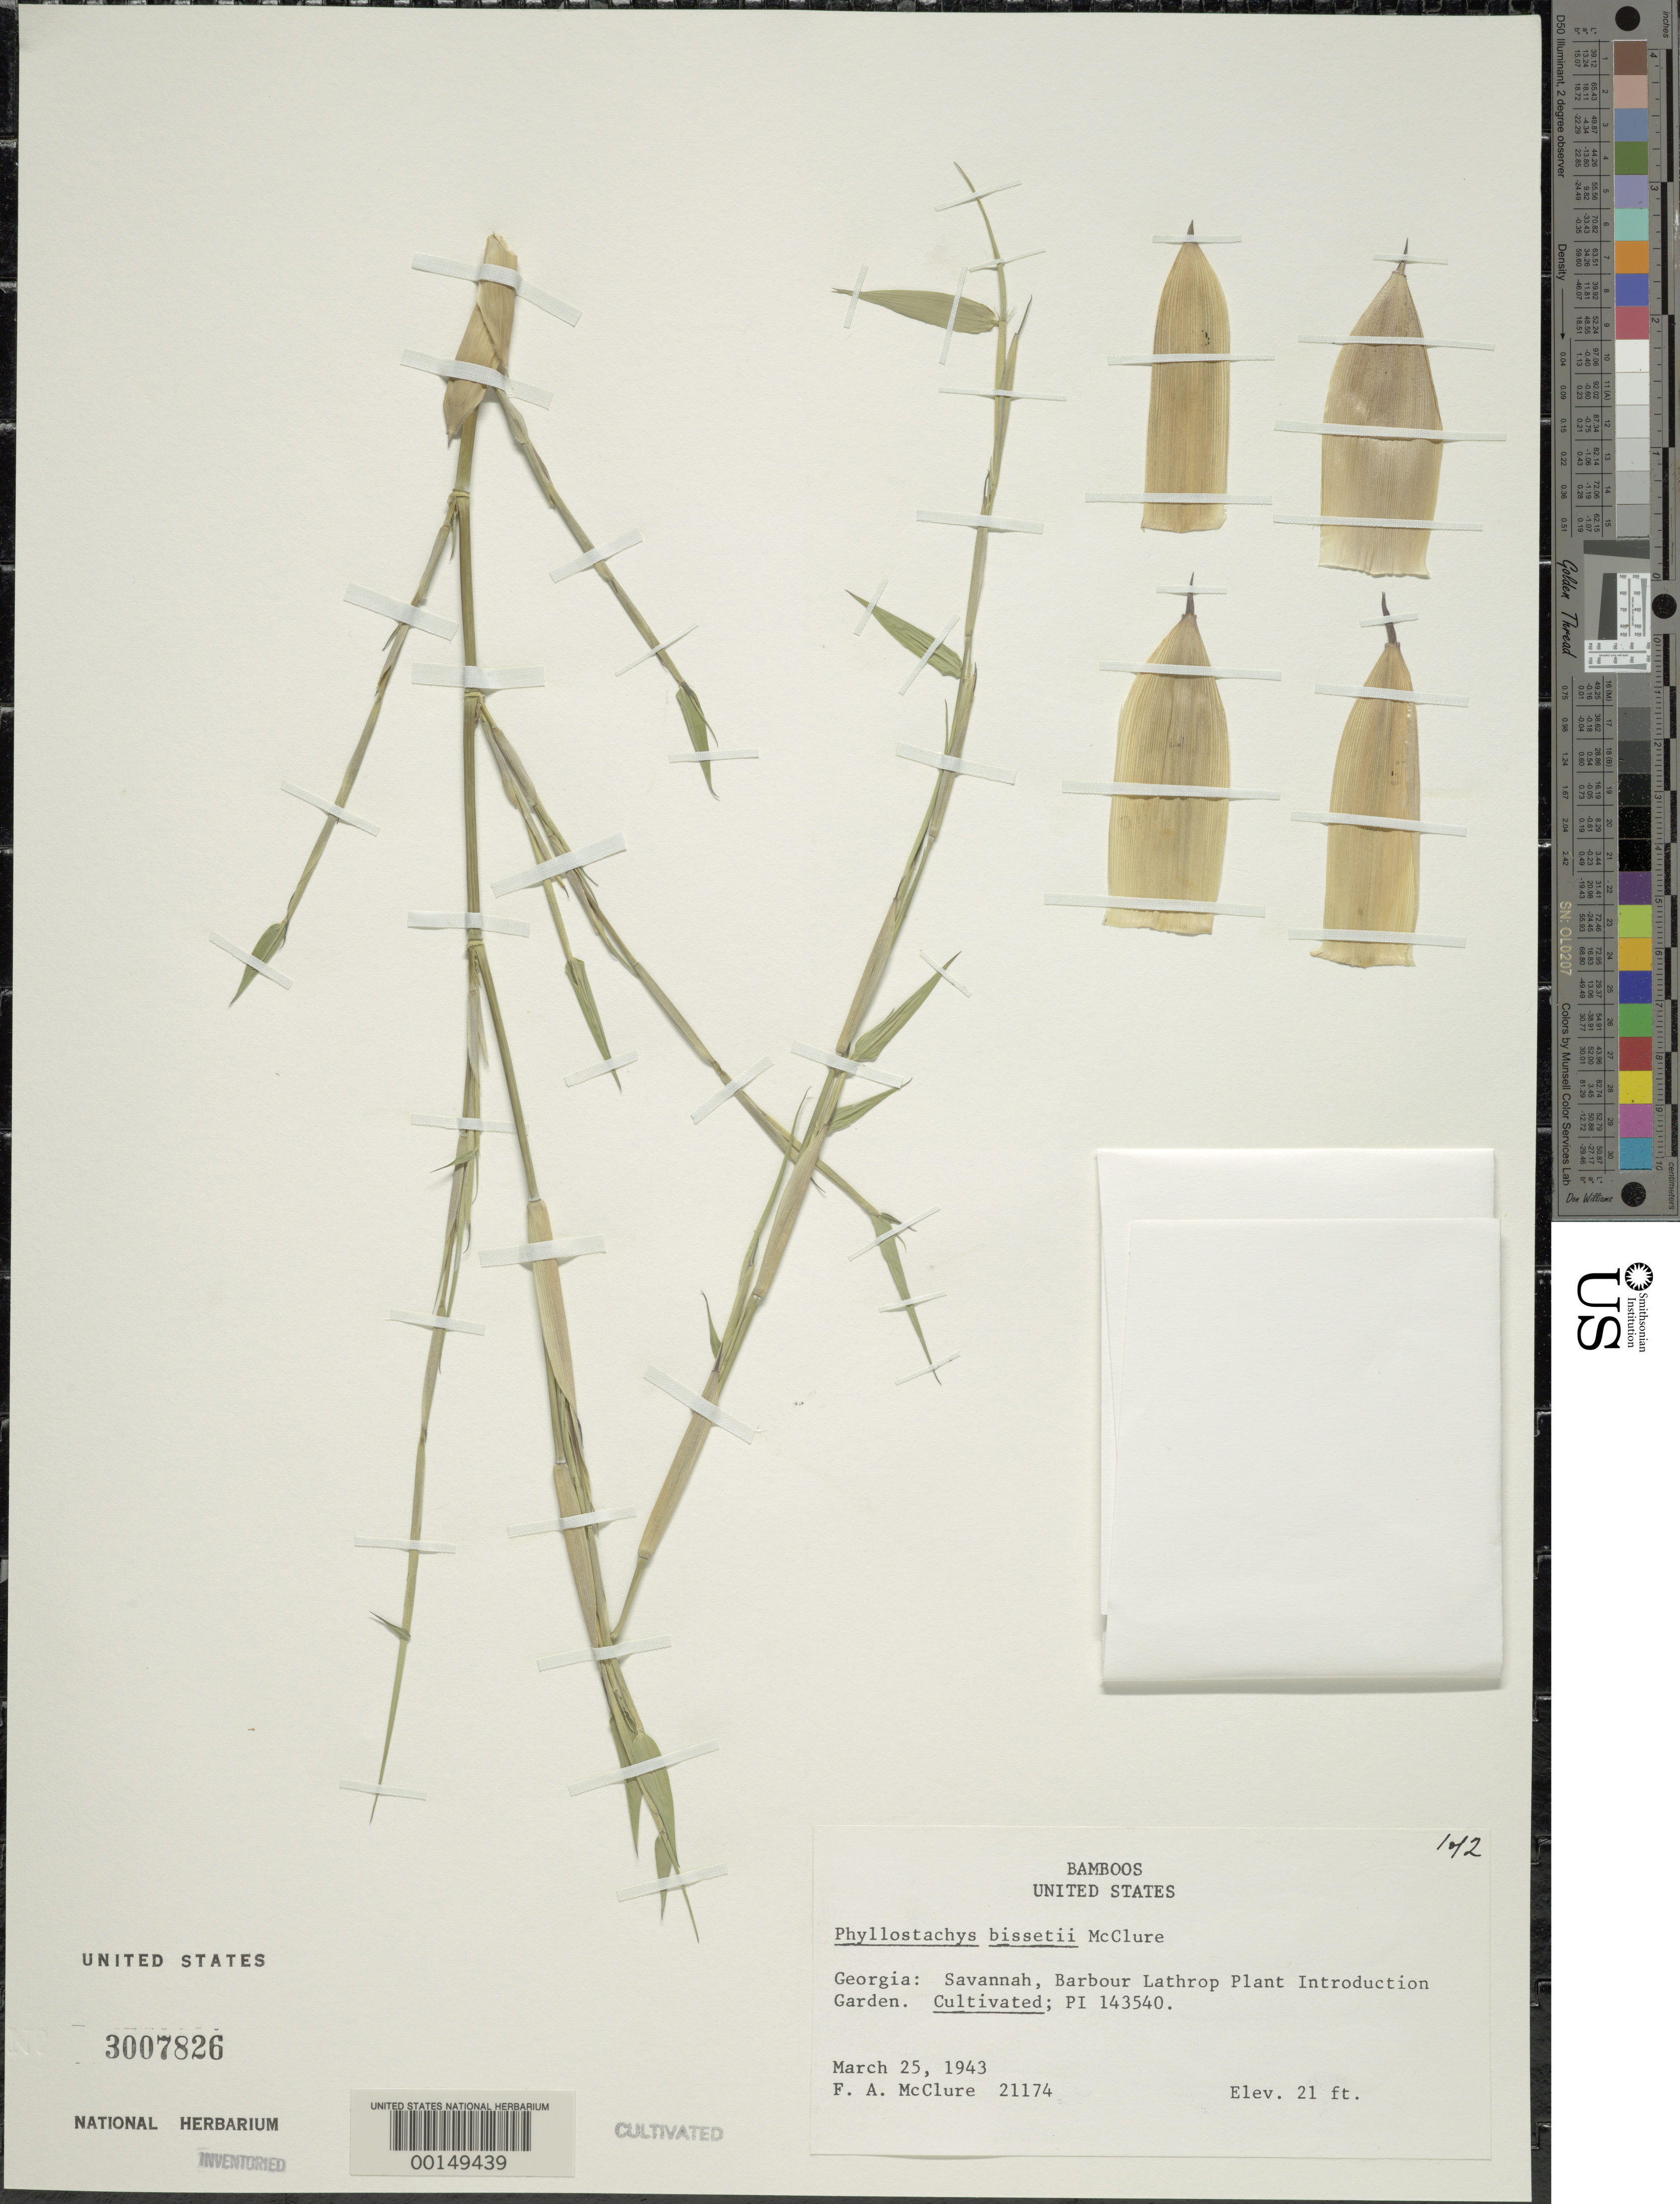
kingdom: Plantae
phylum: Tracheophyta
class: Liliopsida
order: Poales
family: Poaceae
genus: Phyllostachys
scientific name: Phyllostachys bissetii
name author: McClure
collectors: F. A. McClure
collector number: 21174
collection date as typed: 25 Mar 1943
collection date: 1943-03-25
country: United States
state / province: Georgia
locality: Savannah, barbour lathrop p.i. garden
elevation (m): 6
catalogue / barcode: US 3007826